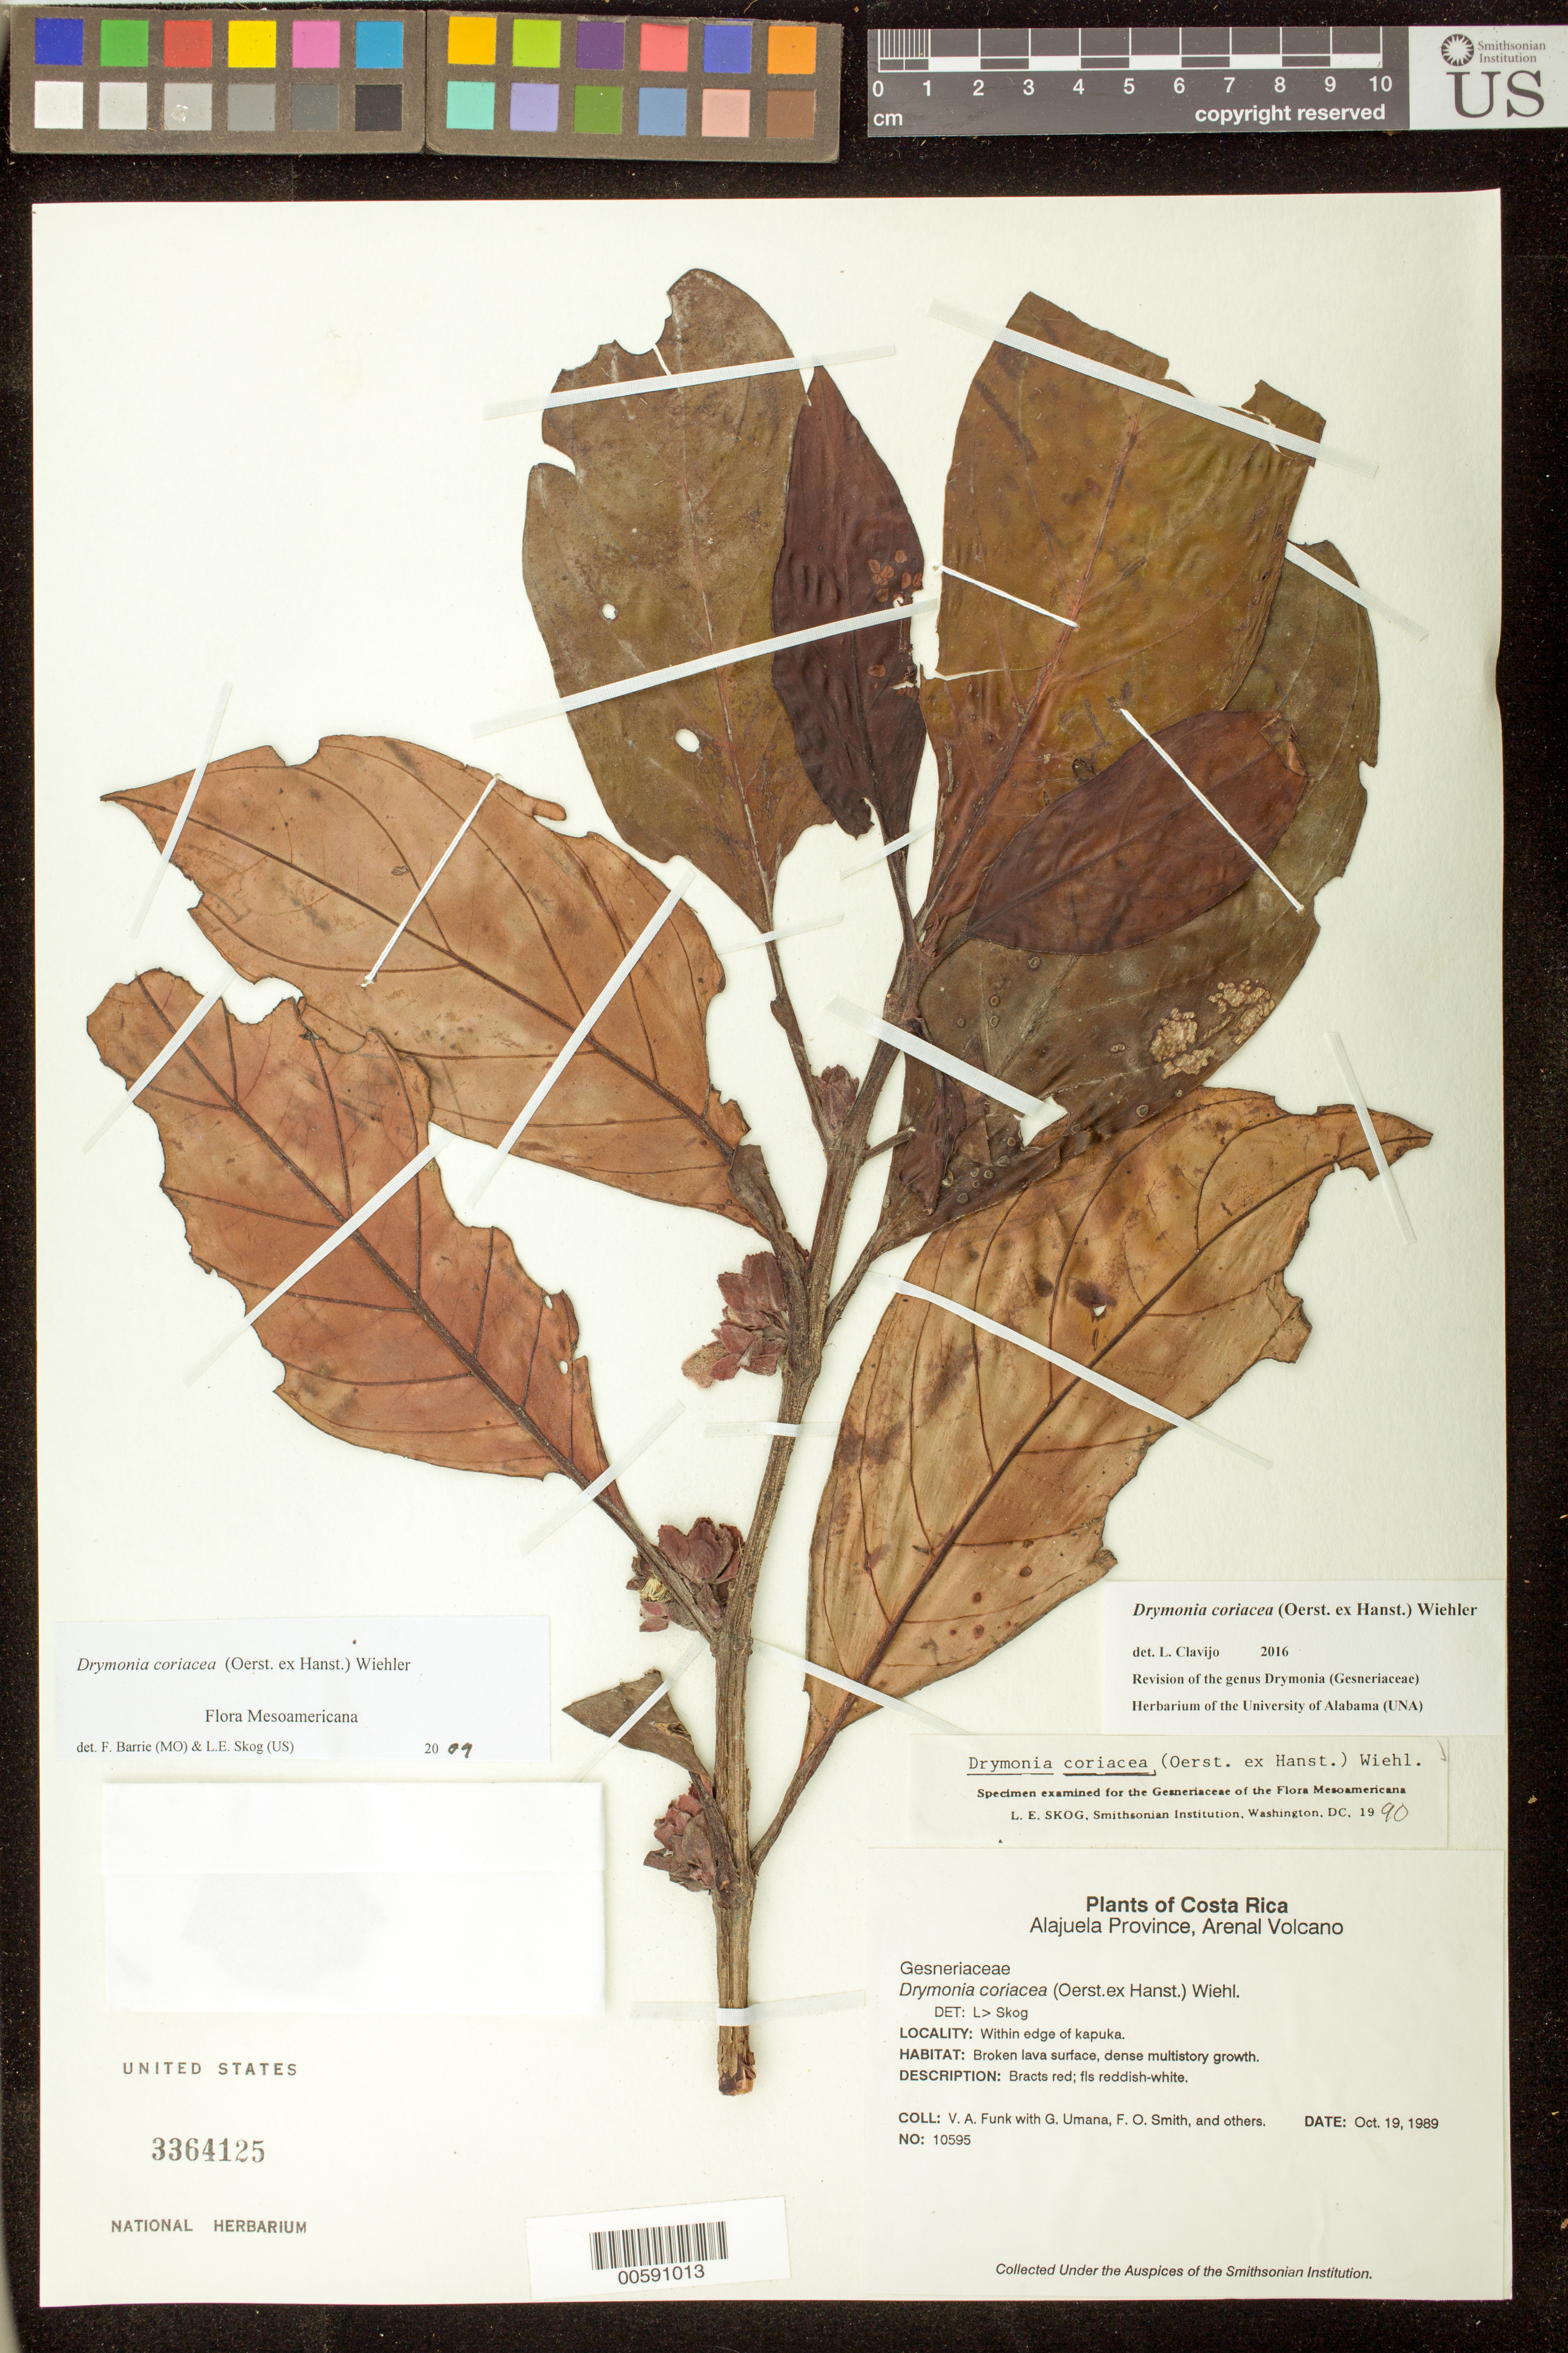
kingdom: Plantae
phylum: Tracheophyta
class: Magnoliopsida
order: Lamiales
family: Gesneriaceae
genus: Drymonia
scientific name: Drymonia coriacea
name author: (Oerst. ex Hanst.) Wiehler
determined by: Skog, Laurence E.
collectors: V. Funk, G. Umana, F. Smith & et al.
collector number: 10595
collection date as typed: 19 Oct 1989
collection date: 1989-10-19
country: Costa Rica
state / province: Alajuela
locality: Arenal Volcano; within edge of kapuka flow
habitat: Broken lava surface, dense multistory growth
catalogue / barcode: US 3364125